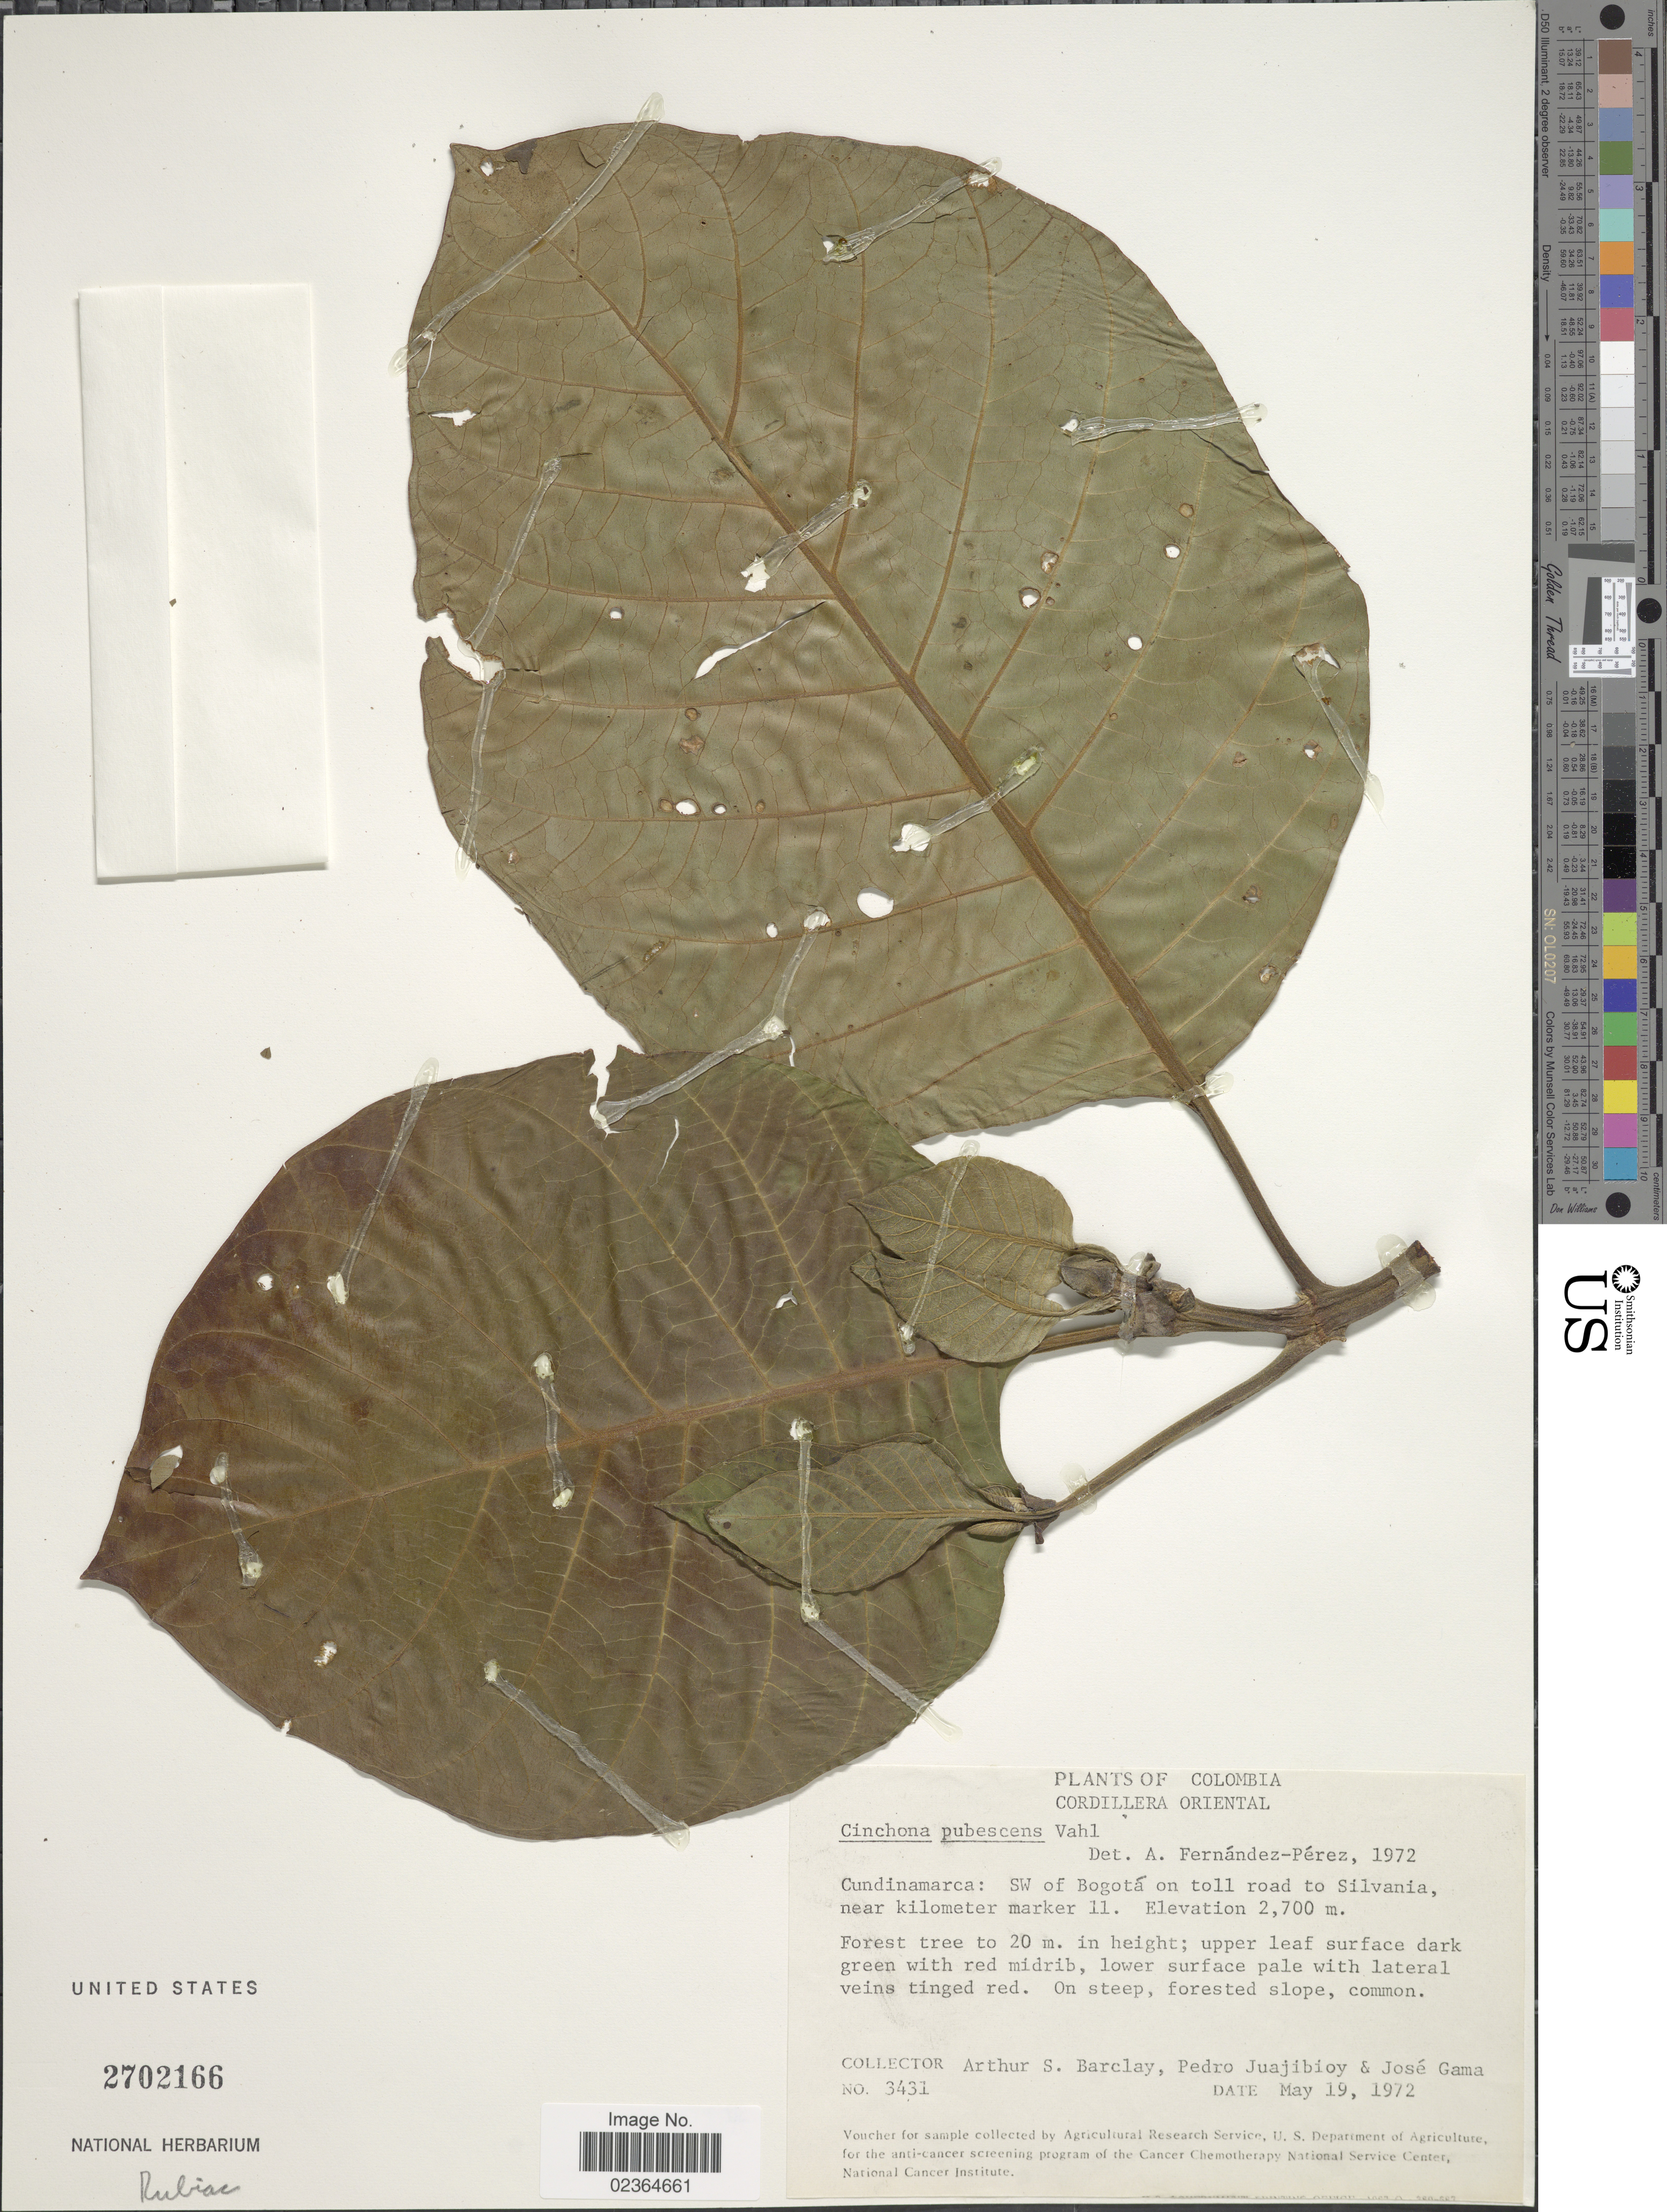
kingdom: Plantae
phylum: Tracheophyta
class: Magnoliopsida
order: Gentianales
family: Rubiaceae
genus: Cinchona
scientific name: Cinchona pubescens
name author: Vahl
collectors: A. S. Barclay, P. Juajibioy & J. Gama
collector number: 3431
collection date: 1972-05-19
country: Colombia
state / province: Cundinamarca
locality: Cordillera Oriental. SW of Bogotá on toll road to Silvania, near kilometer marker 11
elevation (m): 2700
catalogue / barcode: US 2702166